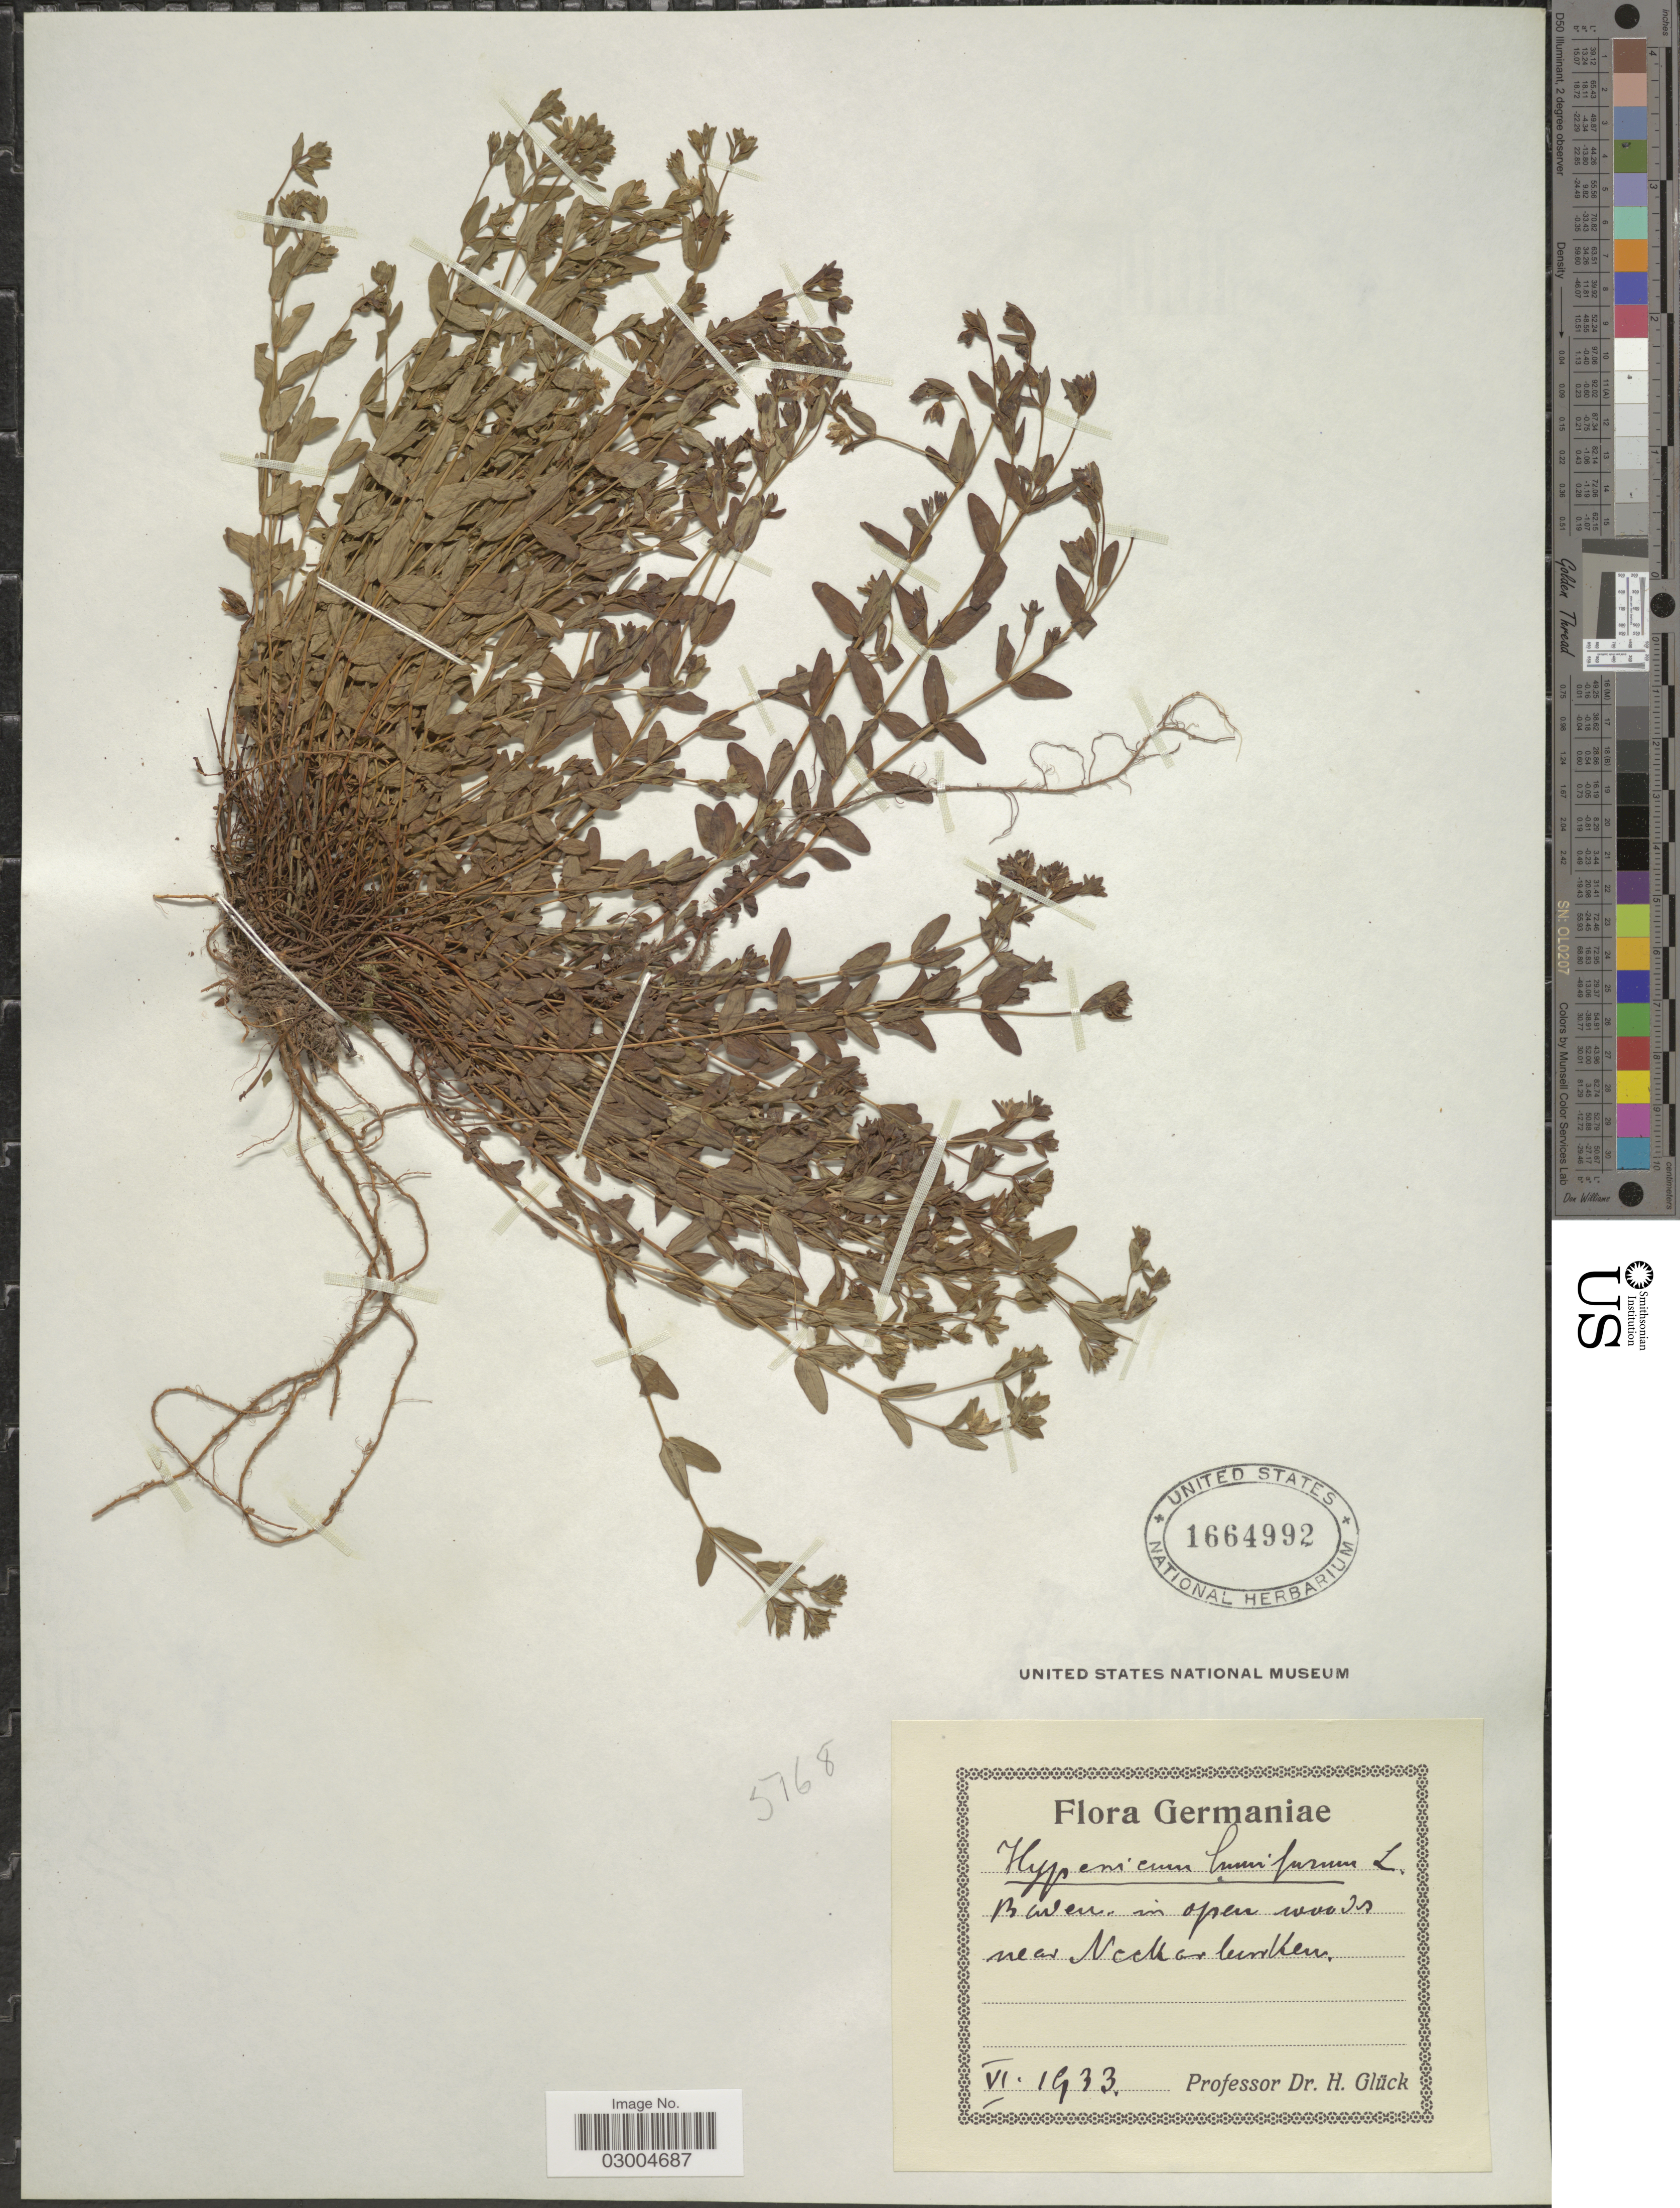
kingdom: Plantae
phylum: Tracheophyta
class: Magnoliopsida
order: Malpighiales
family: Hypericaceae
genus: Hypericum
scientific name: Hypericum humifusum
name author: L.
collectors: H. Glück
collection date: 1933-06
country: Germany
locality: Near Neckorlunken [interpreted].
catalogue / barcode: US 1664992